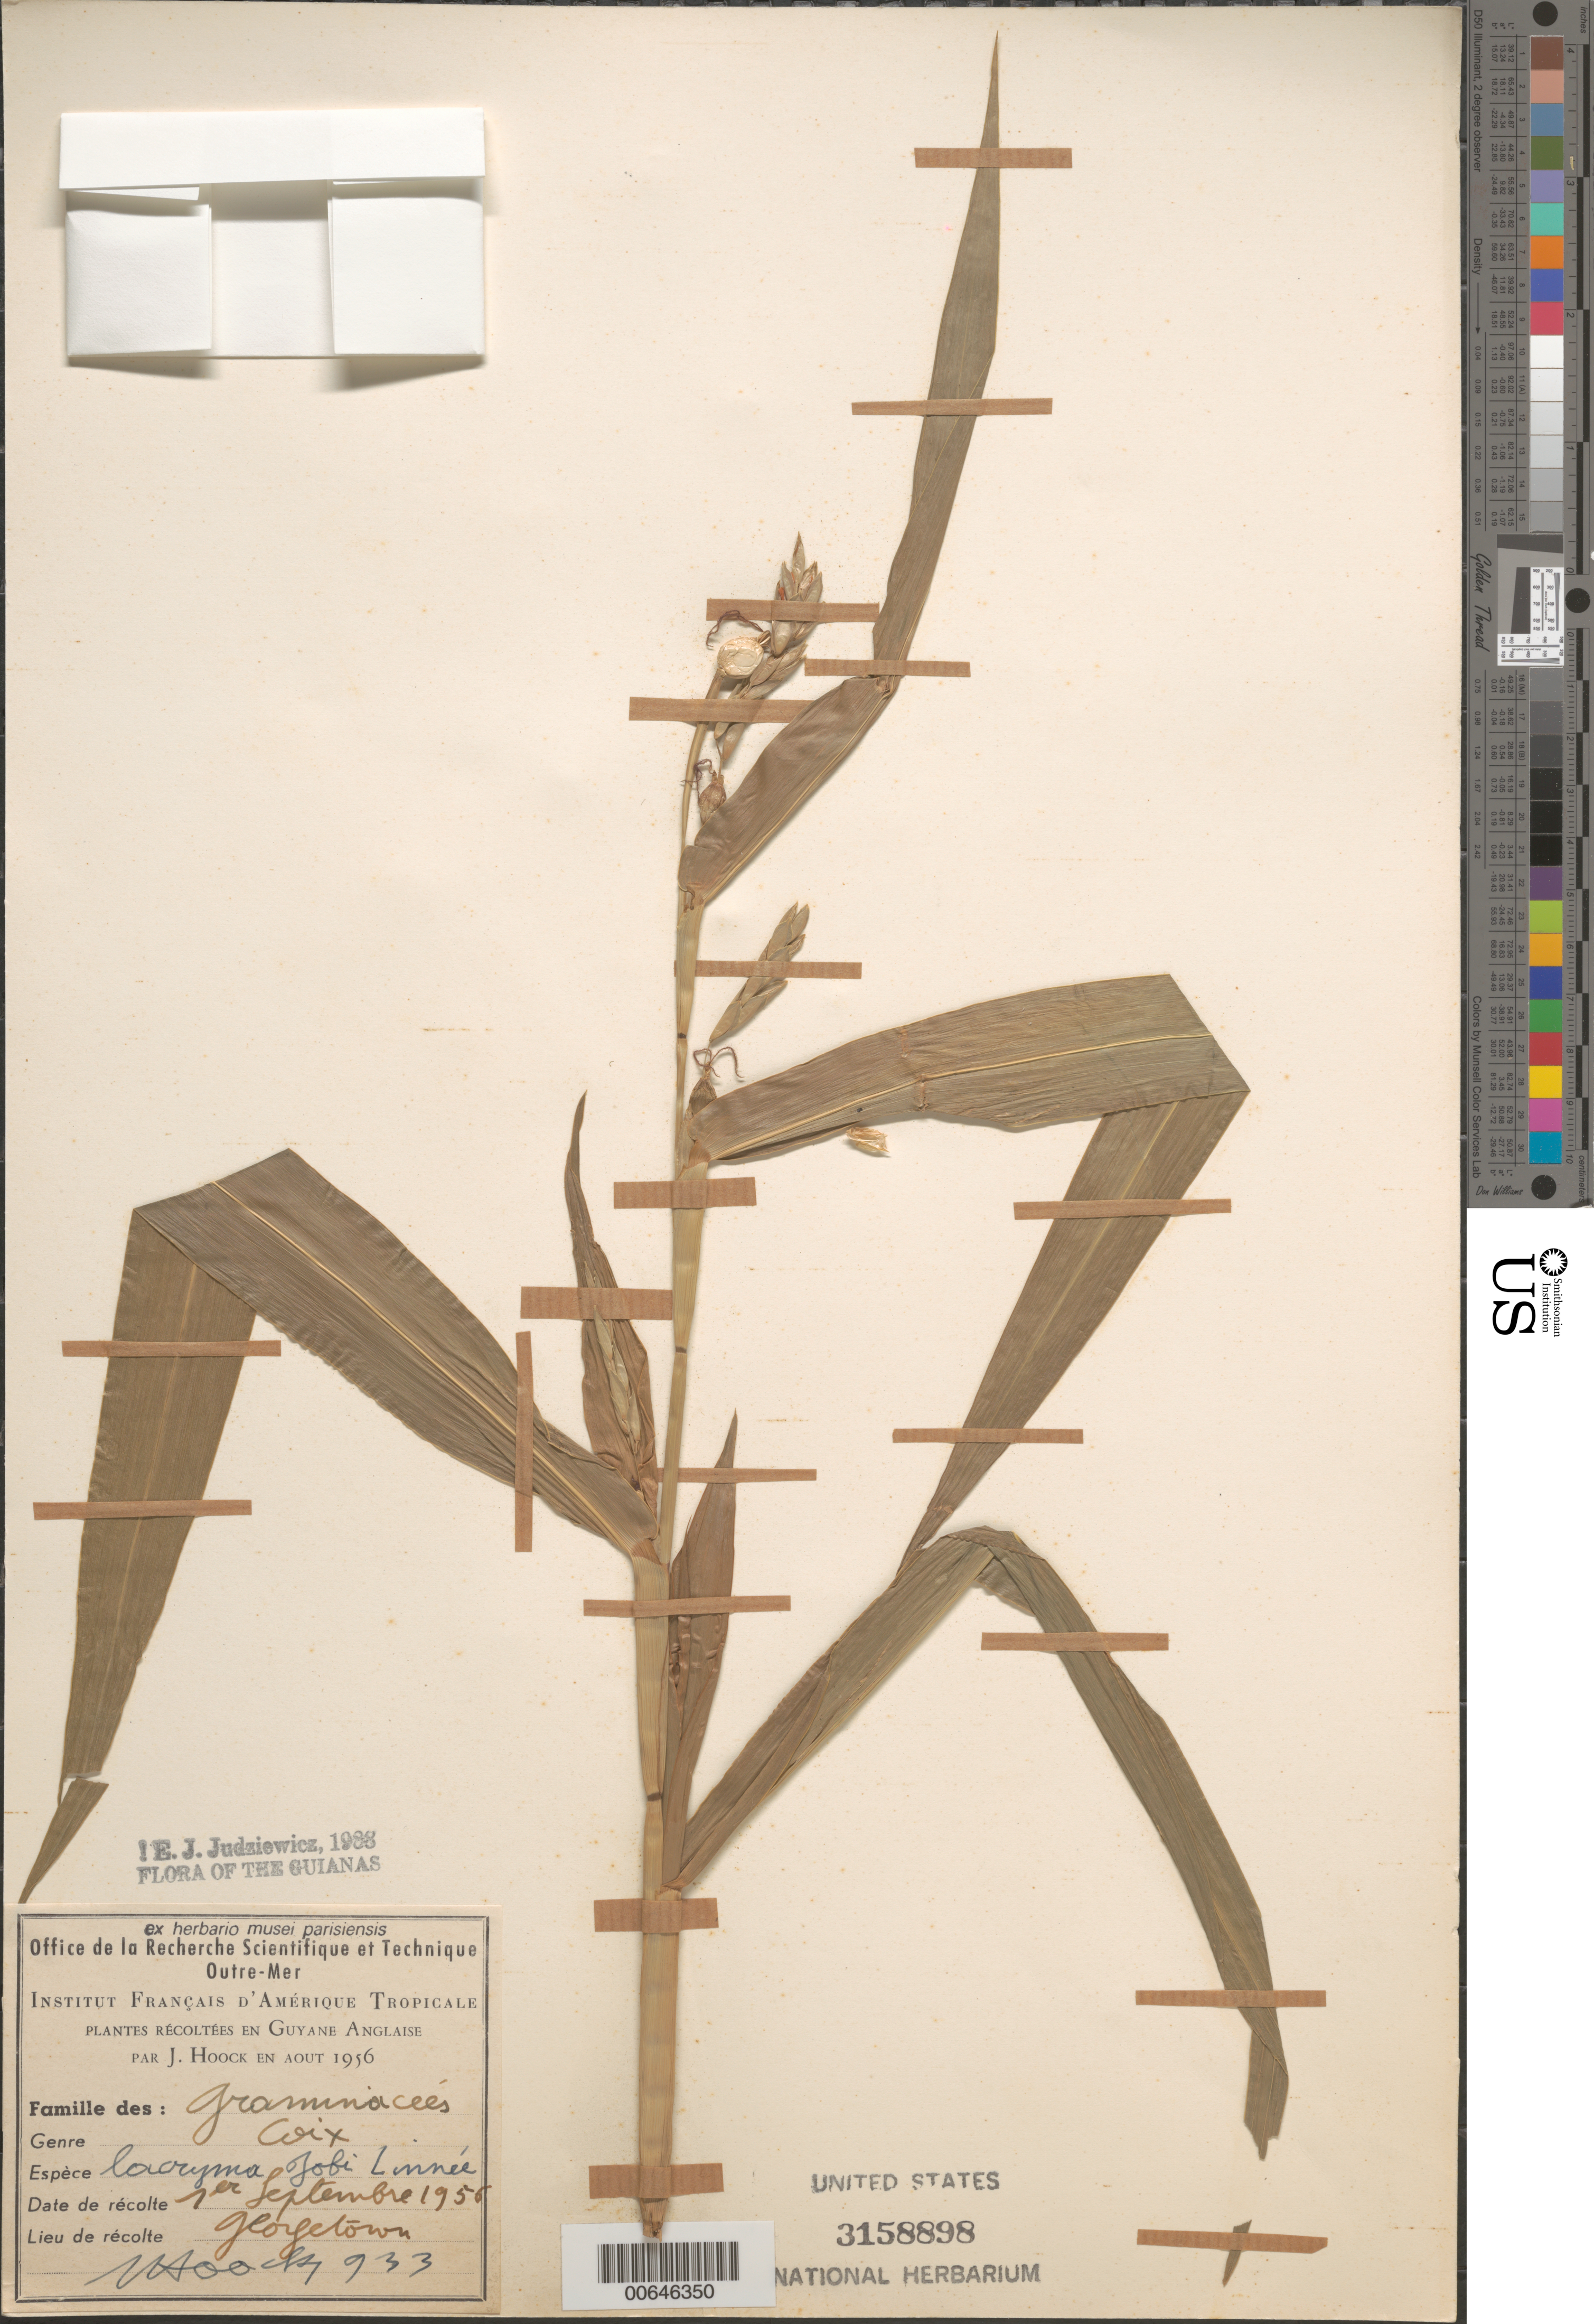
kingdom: Plantae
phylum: Tracheophyta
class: Liliopsida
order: Poales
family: Poaceae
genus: Coix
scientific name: Coix lacryma-jobi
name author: L.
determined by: Judziewicz, E. J.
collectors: J. Hoock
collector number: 933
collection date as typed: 1-Sep-56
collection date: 1956-09-01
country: Guyana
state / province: Mahaica-Berbice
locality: Centre d'essai du riz [Rice Research Station]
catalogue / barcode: US 3158898